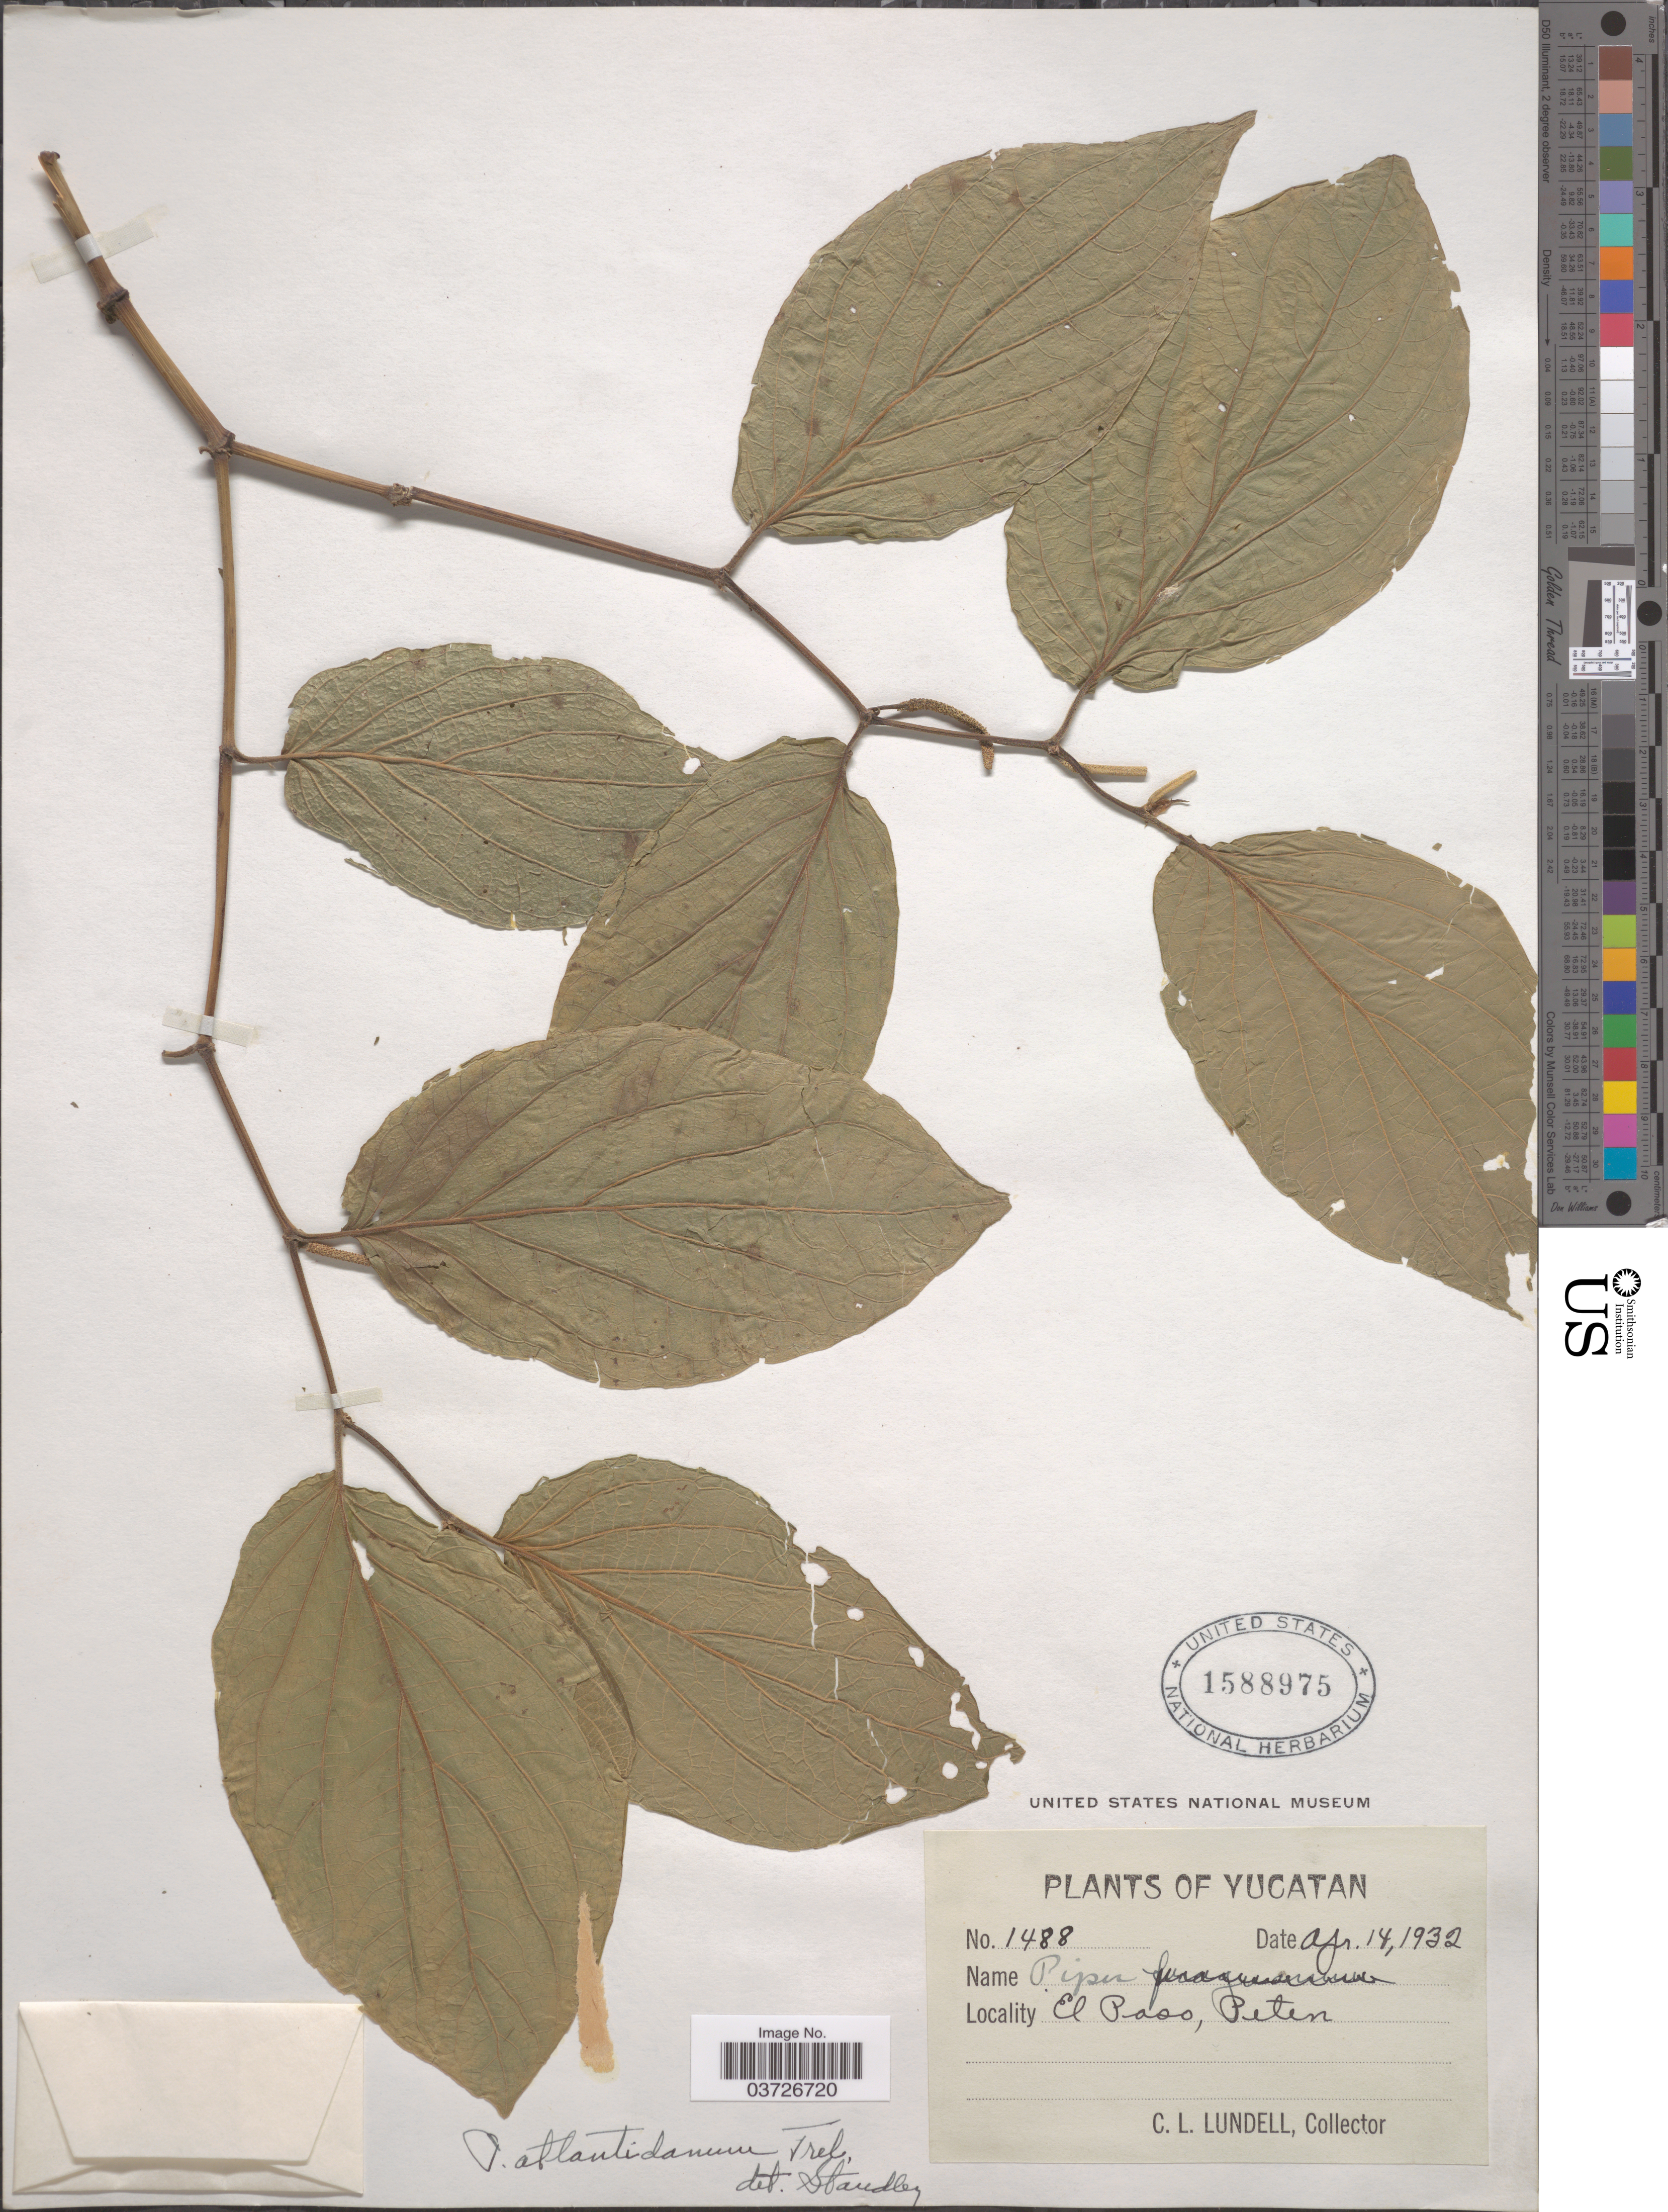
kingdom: Plantae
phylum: Tracheophyta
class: Magnoliopsida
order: Piperales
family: Piperaceae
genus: Piper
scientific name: Piper atlantidanum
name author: Trel.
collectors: C. L. Lundell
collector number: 1488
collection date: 1932-04-14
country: Guatemala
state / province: El Peten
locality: El Paso, Peten.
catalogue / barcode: US 1588975